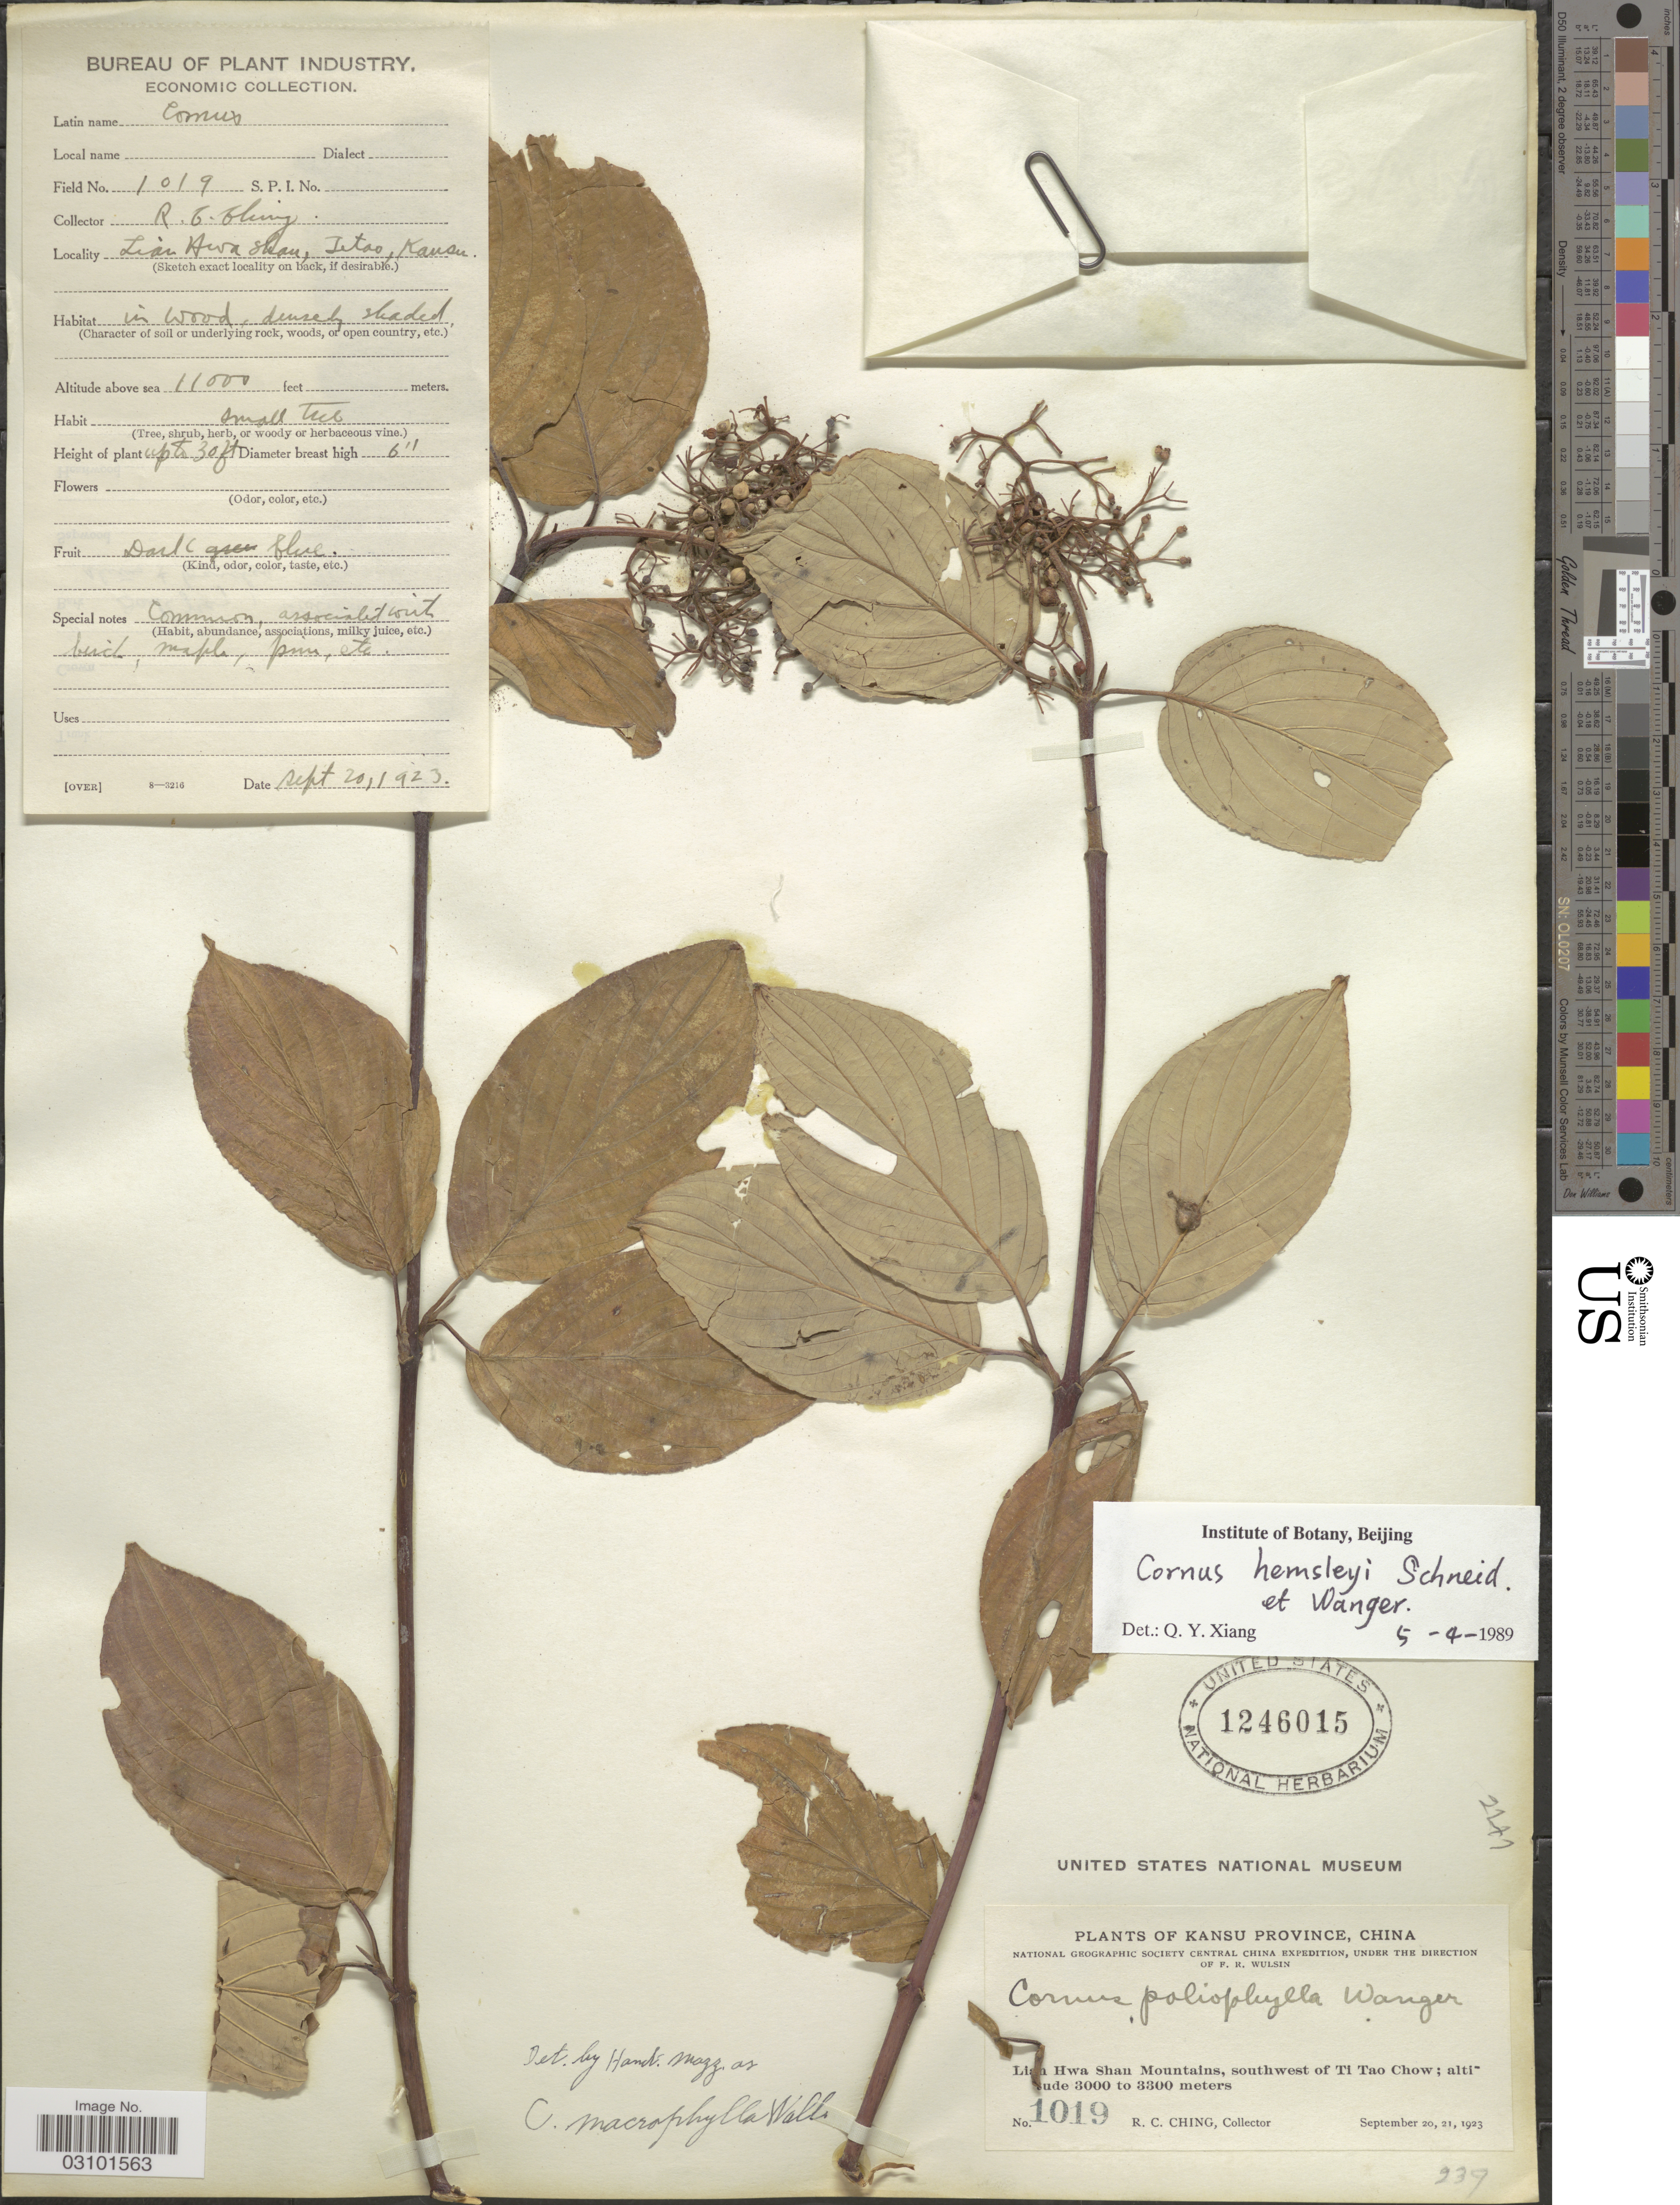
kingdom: Plantae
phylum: Tracheophyta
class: Magnoliopsida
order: Cornales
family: Cornaceae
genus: Cornus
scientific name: Cornus hemsleyi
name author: C.K. Schneid. & Wagnerin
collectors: R. C. Ching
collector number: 1019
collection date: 1923-09-20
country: China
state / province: Gansu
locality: Kansu Province. Lian Hwa Shan Mountains, southwest of Ti Tao Chow.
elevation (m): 3000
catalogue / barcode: US 1246015